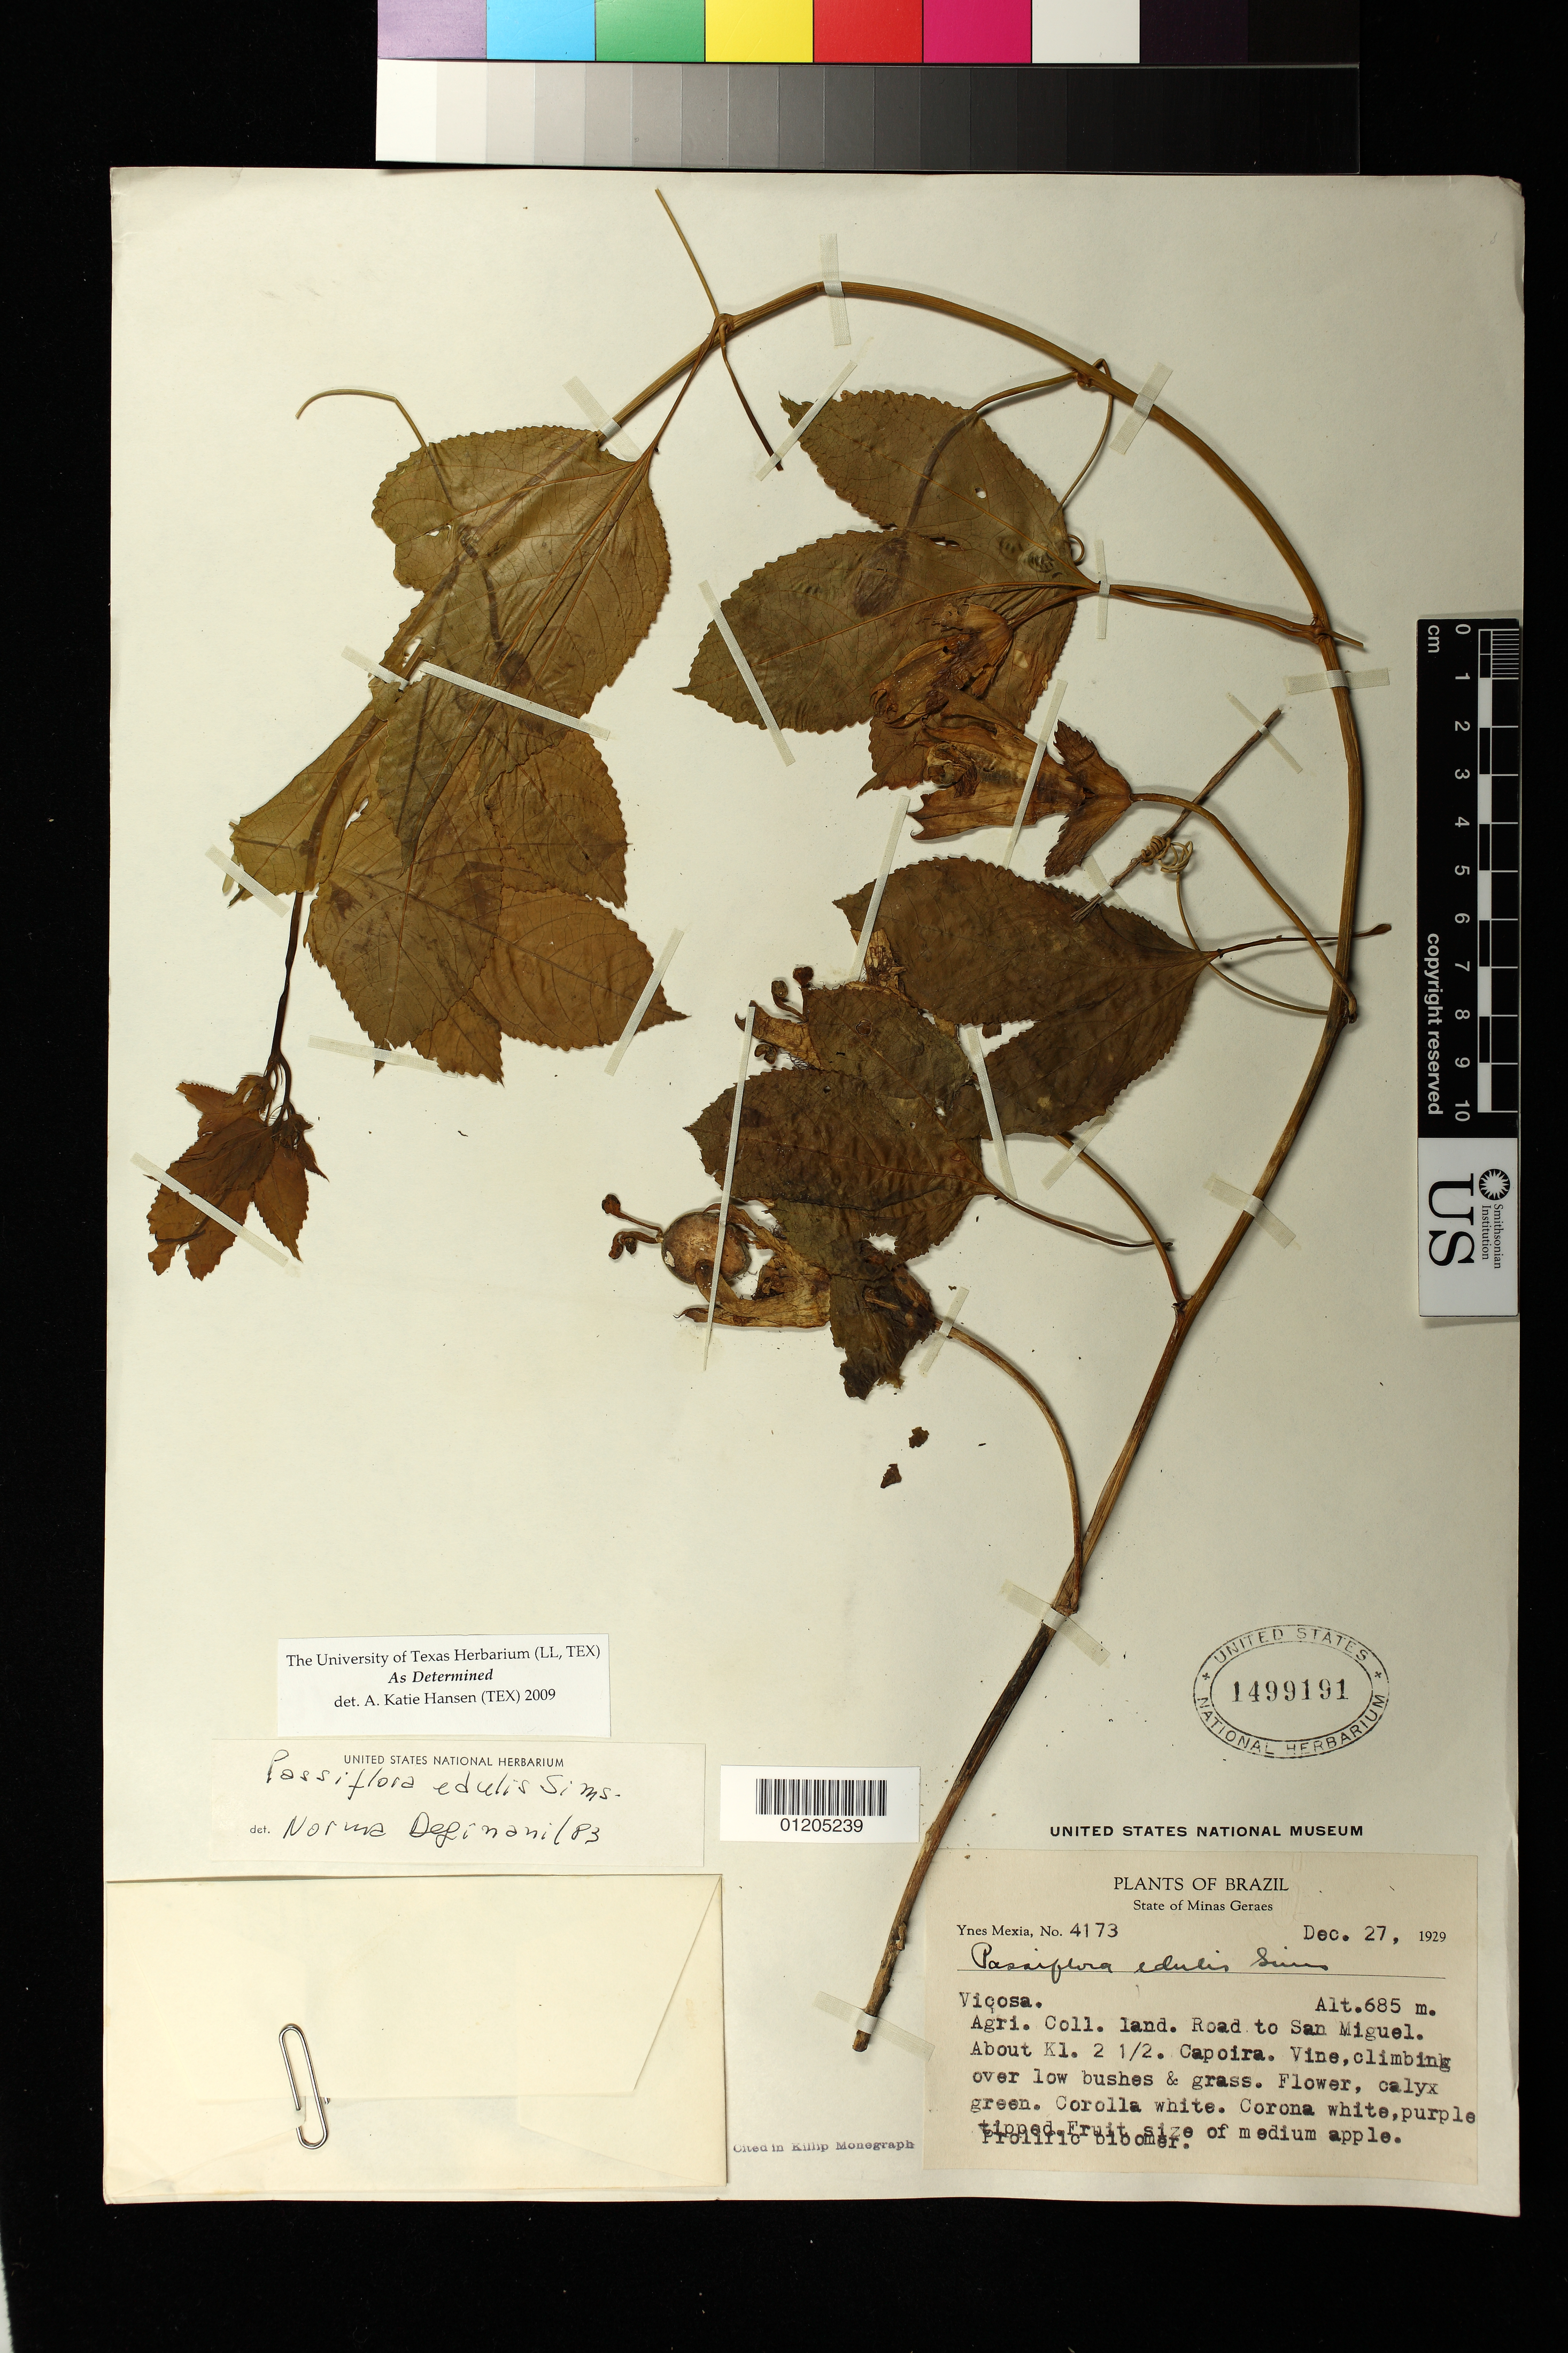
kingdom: Plantae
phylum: Tracheophyta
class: Magnoliopsida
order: Malpighiales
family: Passifloraceae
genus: Passiflora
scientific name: Passiflora edulis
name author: Sims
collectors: Y. Mexia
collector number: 4173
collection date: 1929-12-27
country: Brazil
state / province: Minas Gerais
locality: Vicosa.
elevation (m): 685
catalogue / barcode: US 1499191